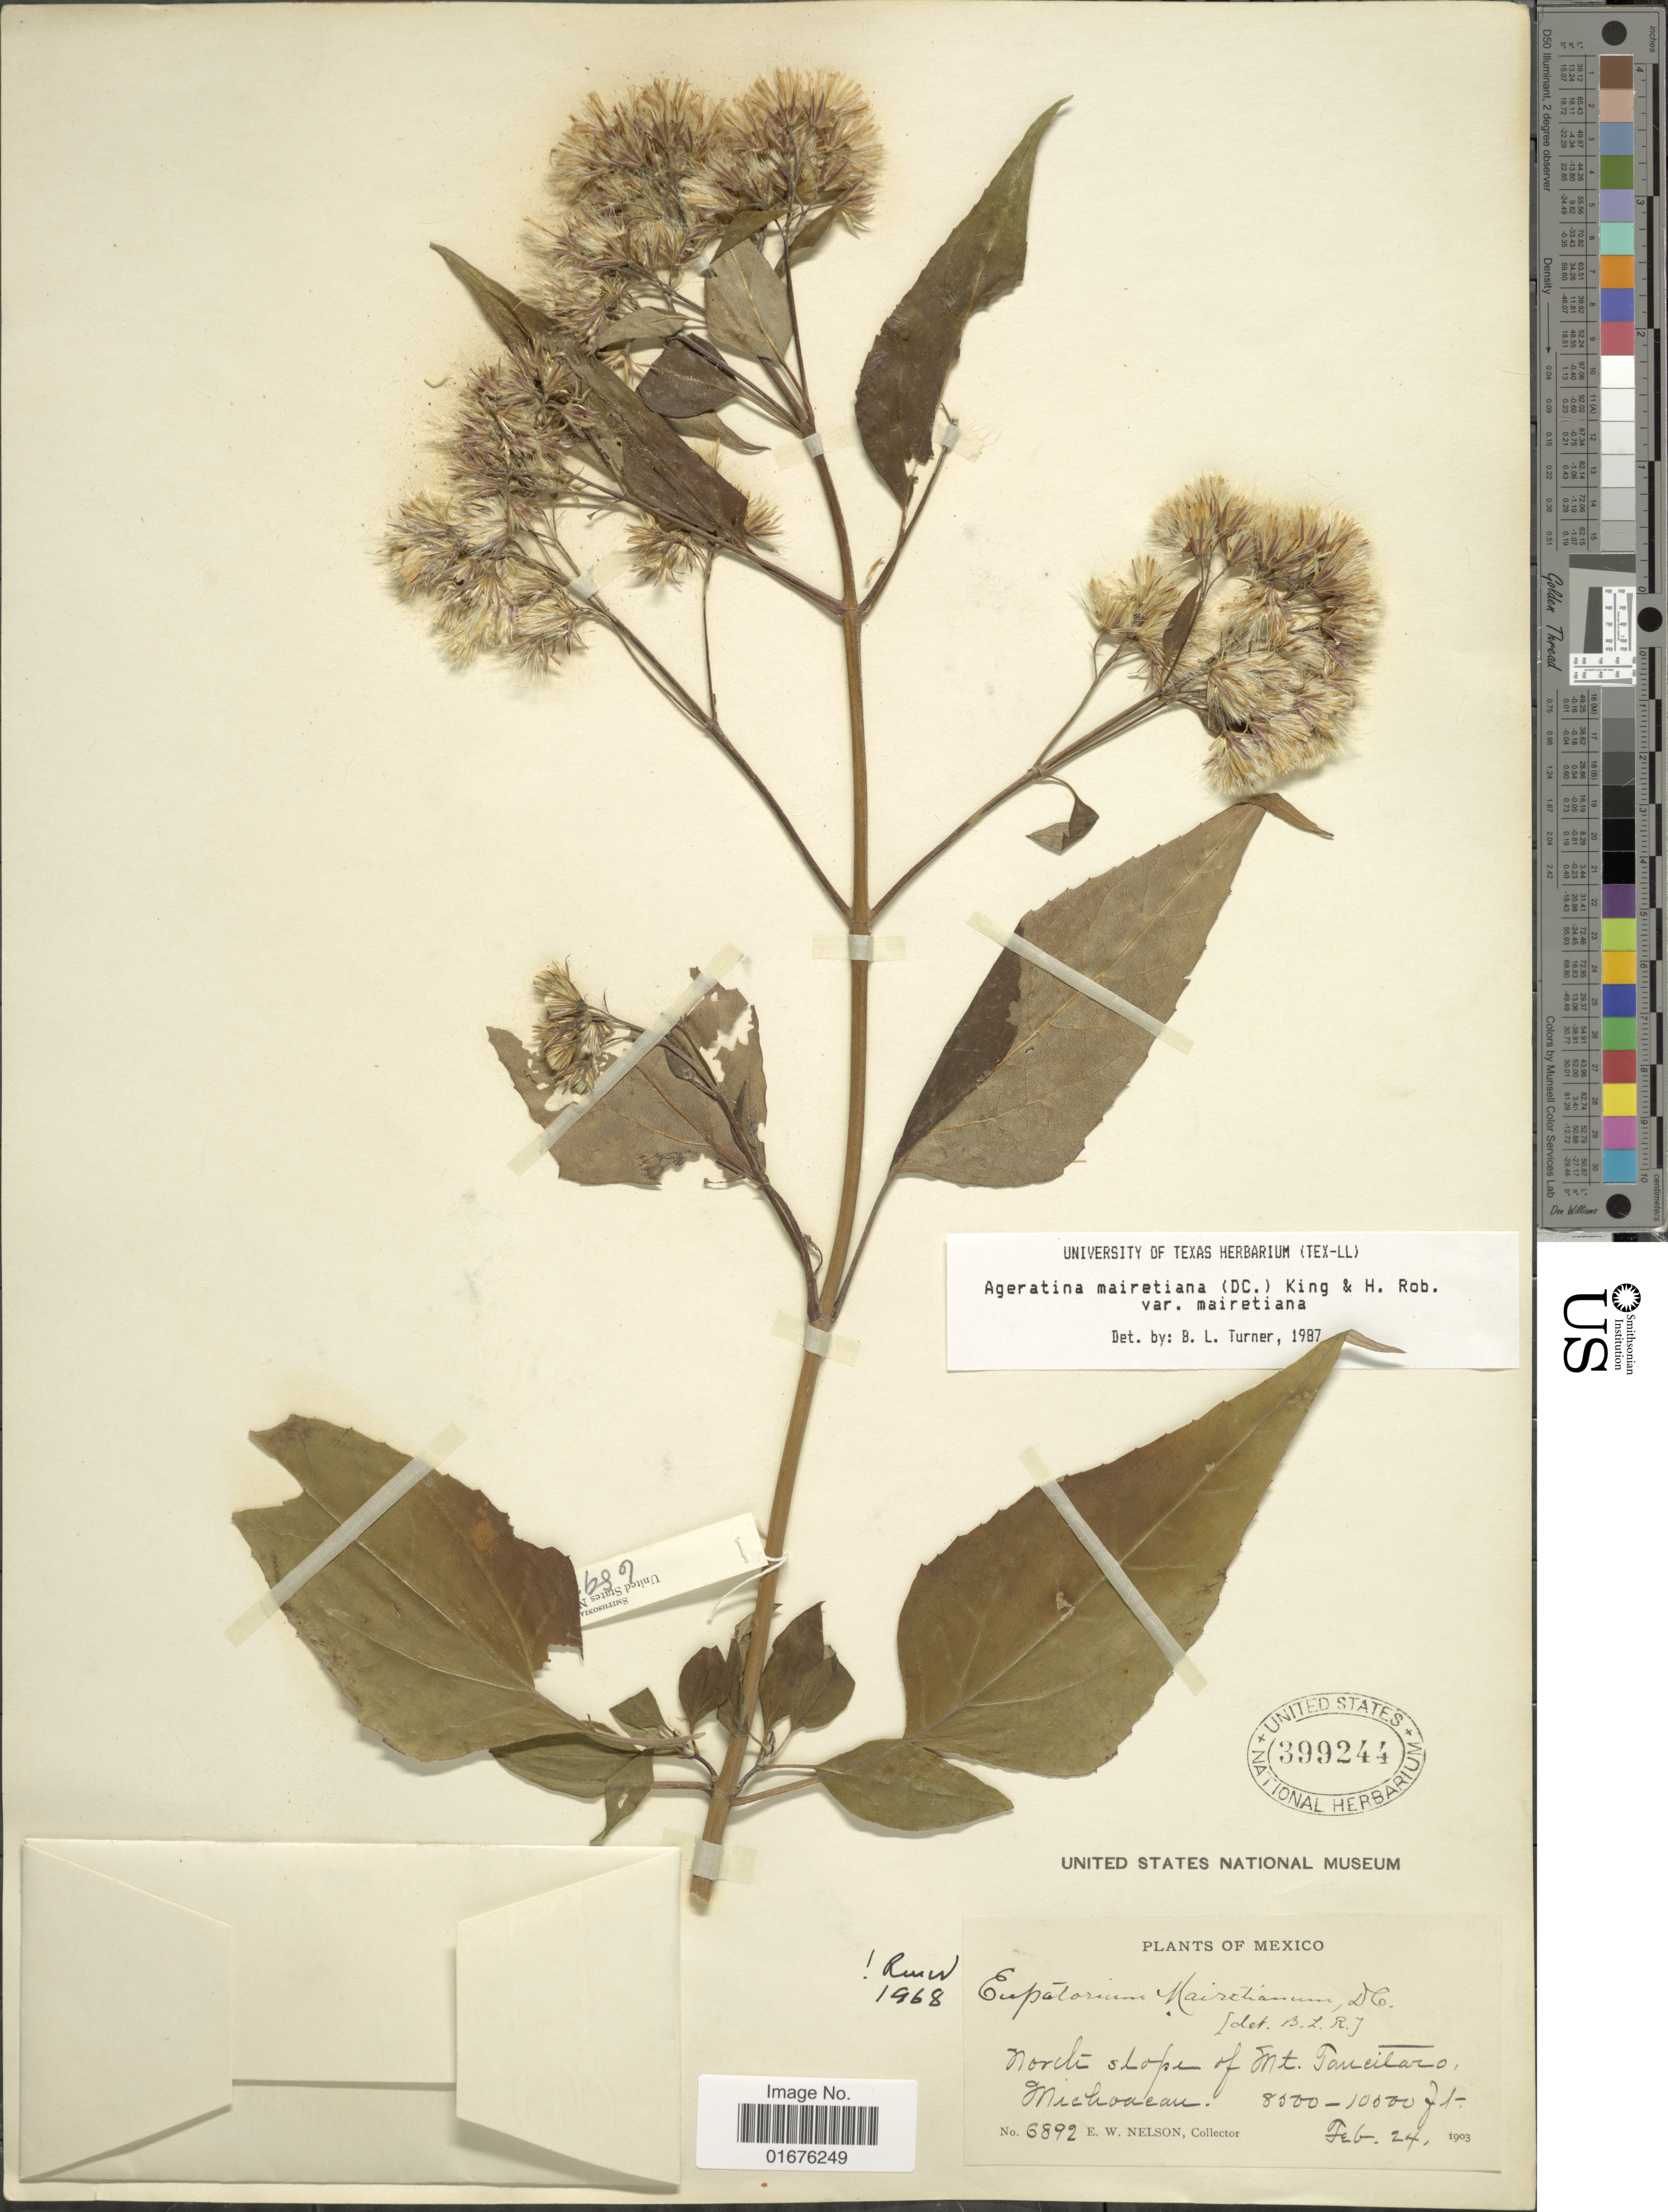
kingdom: Plantae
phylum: Tracheophyta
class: Magnoliopsida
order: Asterales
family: Asteraceae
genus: Ageratina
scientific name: Ageratina mairetiana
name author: (DC.) R.M. King & H. Rob.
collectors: E. W. Nelson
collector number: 6892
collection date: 1903-02-24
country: Mexico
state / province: Michoacán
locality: North slope of Mt. Tancitaro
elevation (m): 2591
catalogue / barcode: US 399244